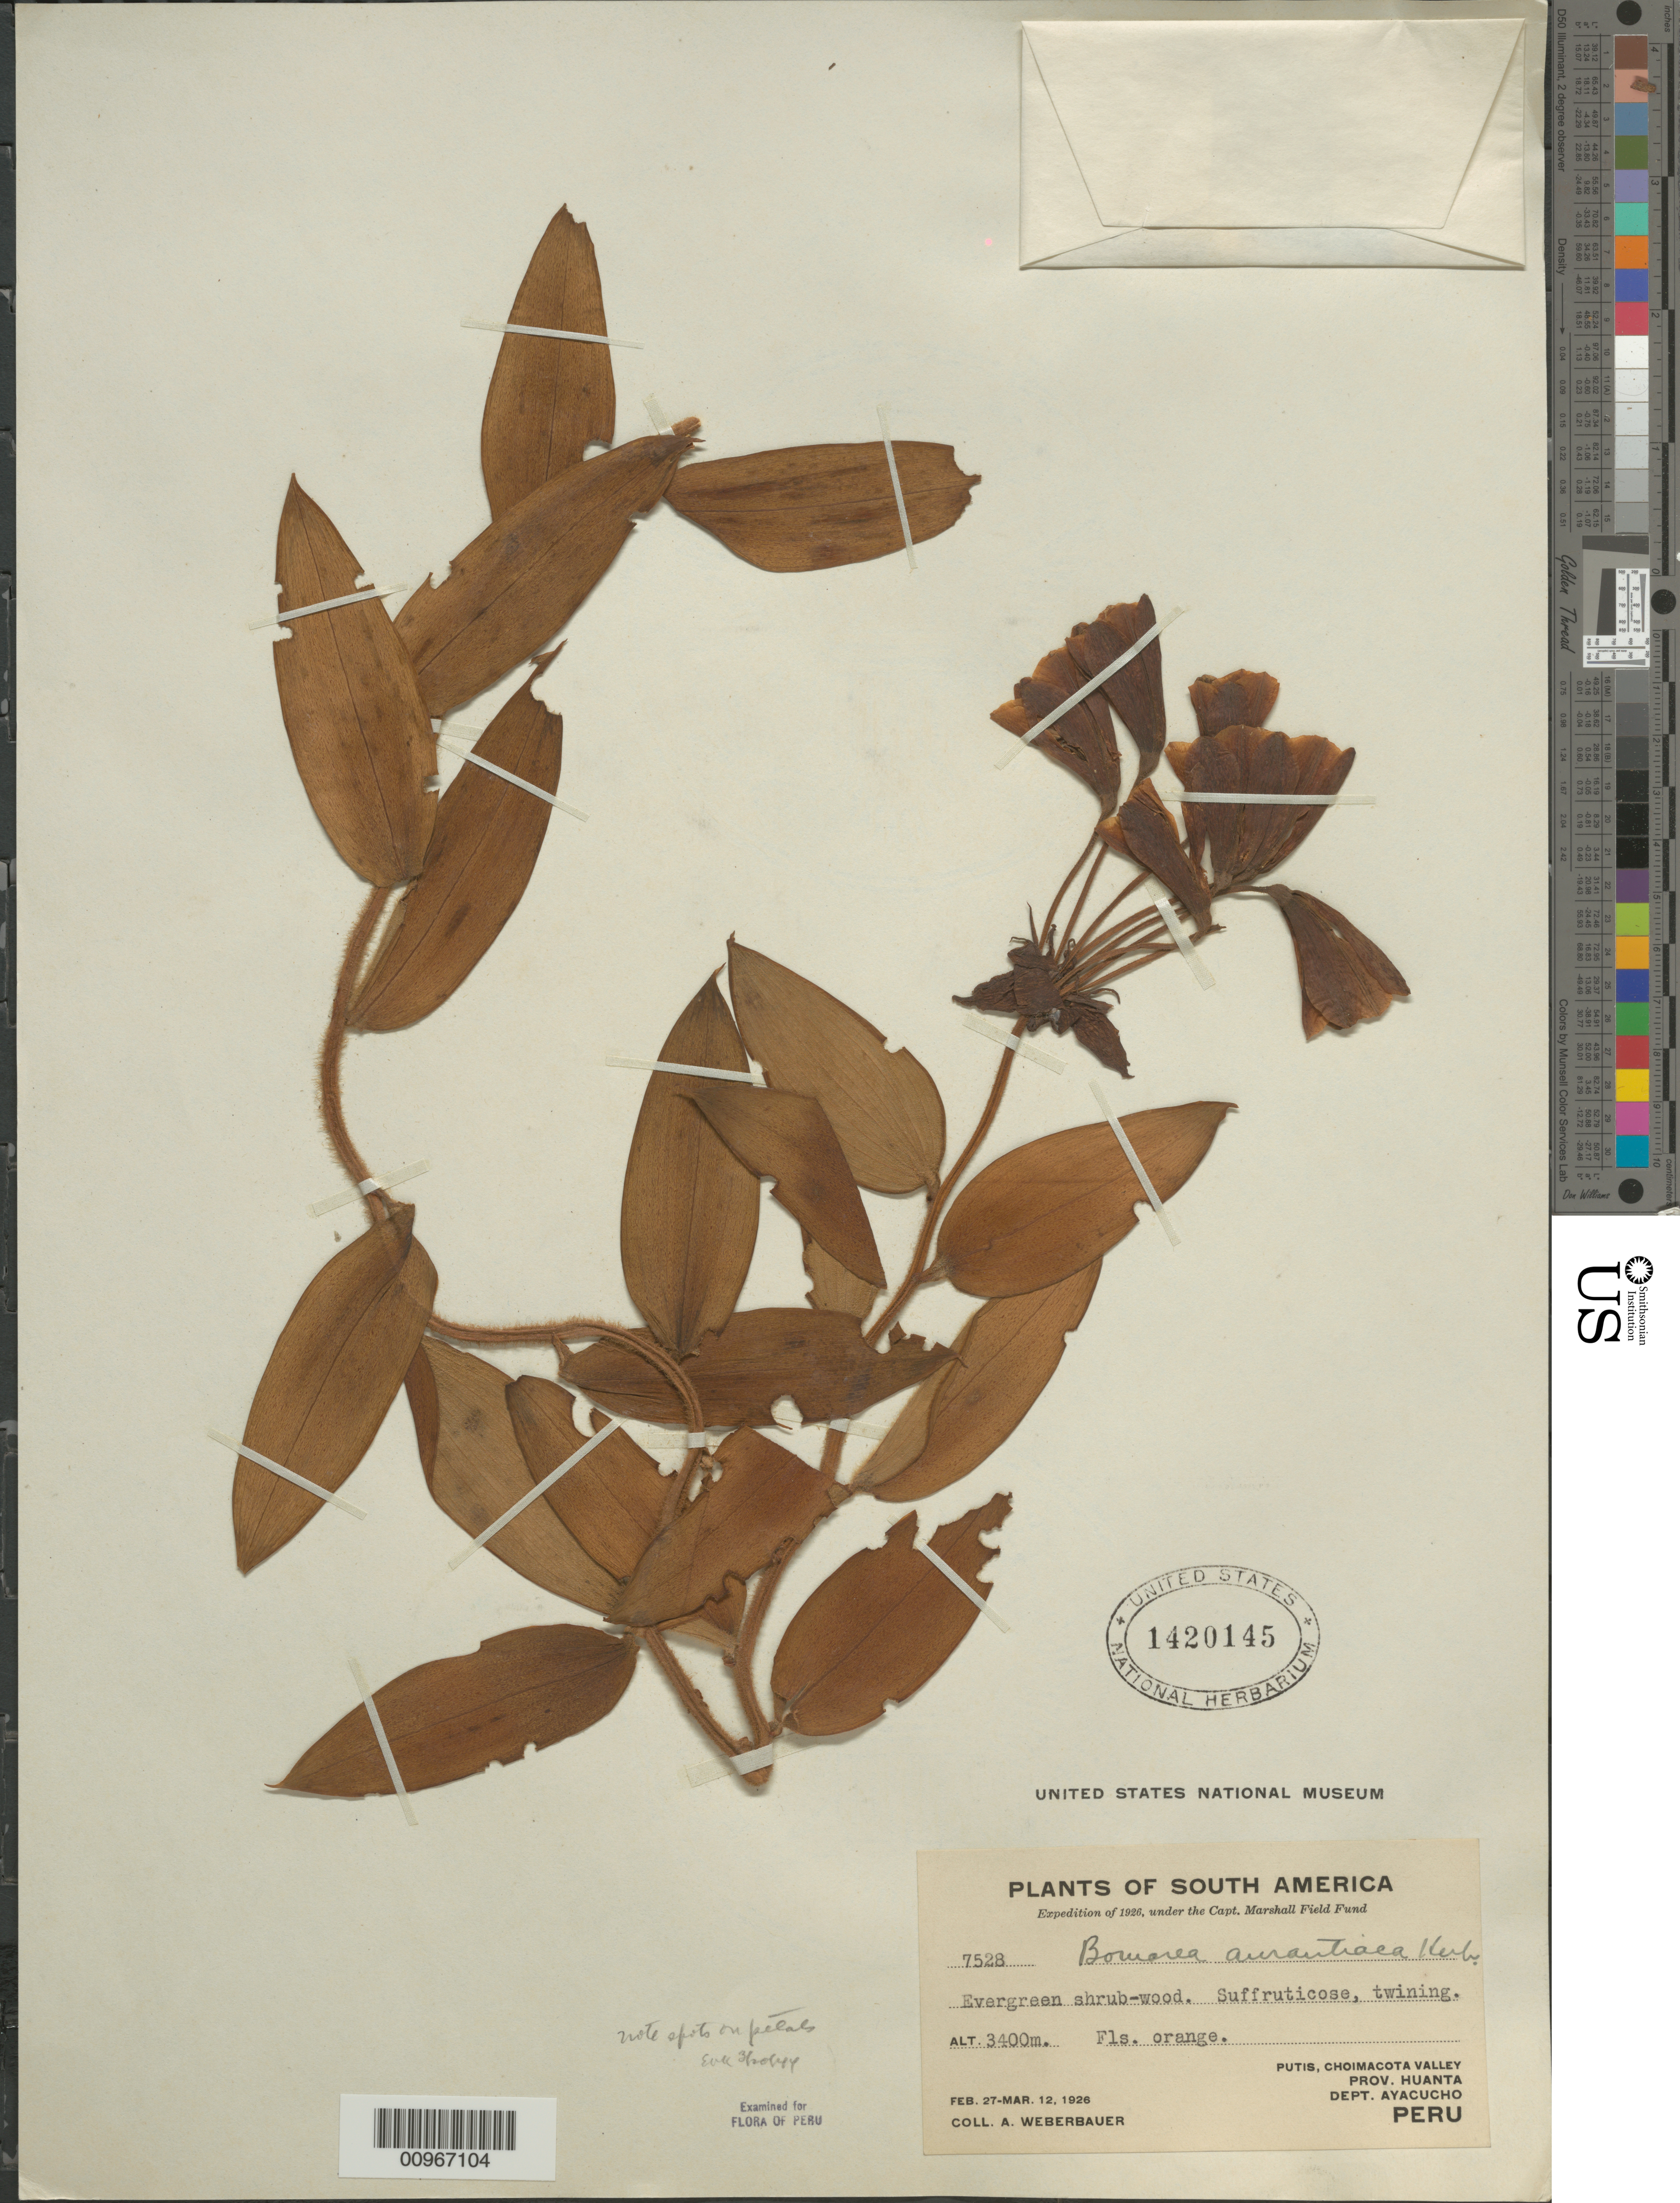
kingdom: Plantae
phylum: Tracheophyta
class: Liliopsida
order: Liliales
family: Alstroemeriaceae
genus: Bomarea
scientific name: Bomarea aurantiaca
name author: Herb.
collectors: A. Weberbauer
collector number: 7528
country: Peru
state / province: Ayacucho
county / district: Huanta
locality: Putis, Choimacota Valley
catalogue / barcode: US 1420145